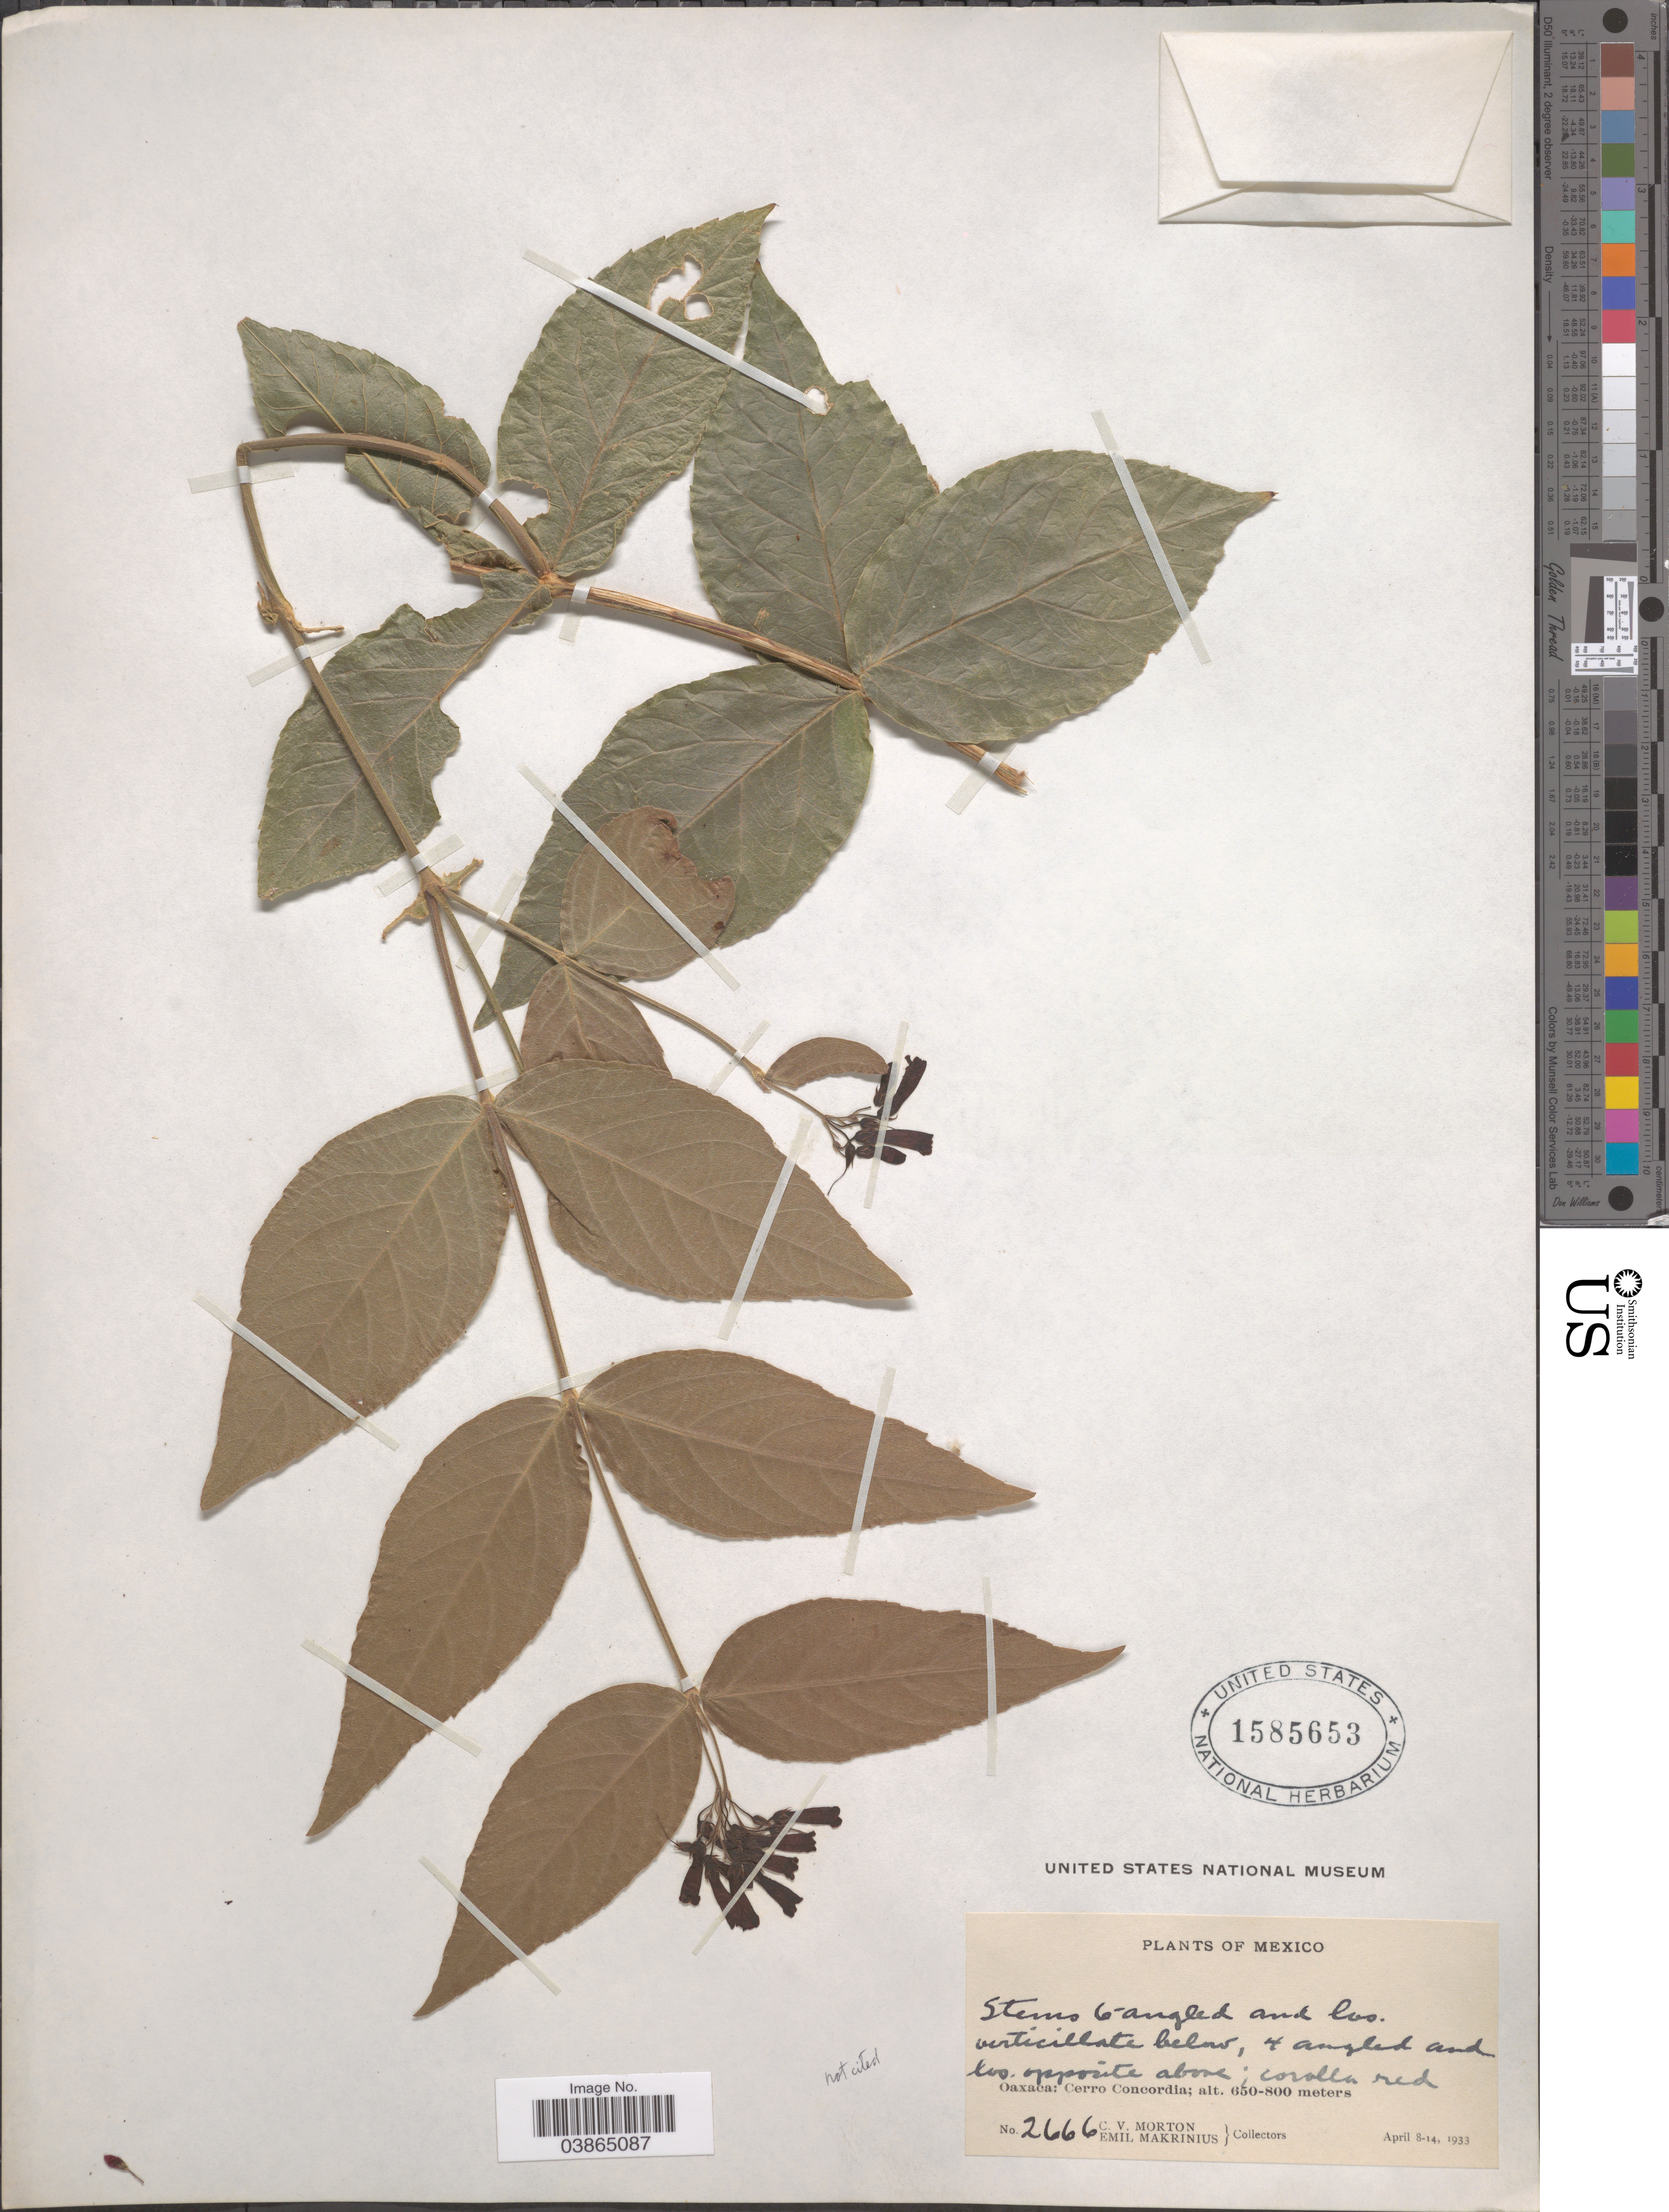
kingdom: Plantae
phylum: Tracheophyta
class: Magnoliopsida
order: Lamiales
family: Plantaginaceae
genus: Russelia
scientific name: Russelia sp.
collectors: C. V. Morton & E. Makrinius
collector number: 2666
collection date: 1933-04-08/1933-04-14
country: Mexico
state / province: Oaxaca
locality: Cerro Concordia.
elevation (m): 650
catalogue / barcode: US 1585653